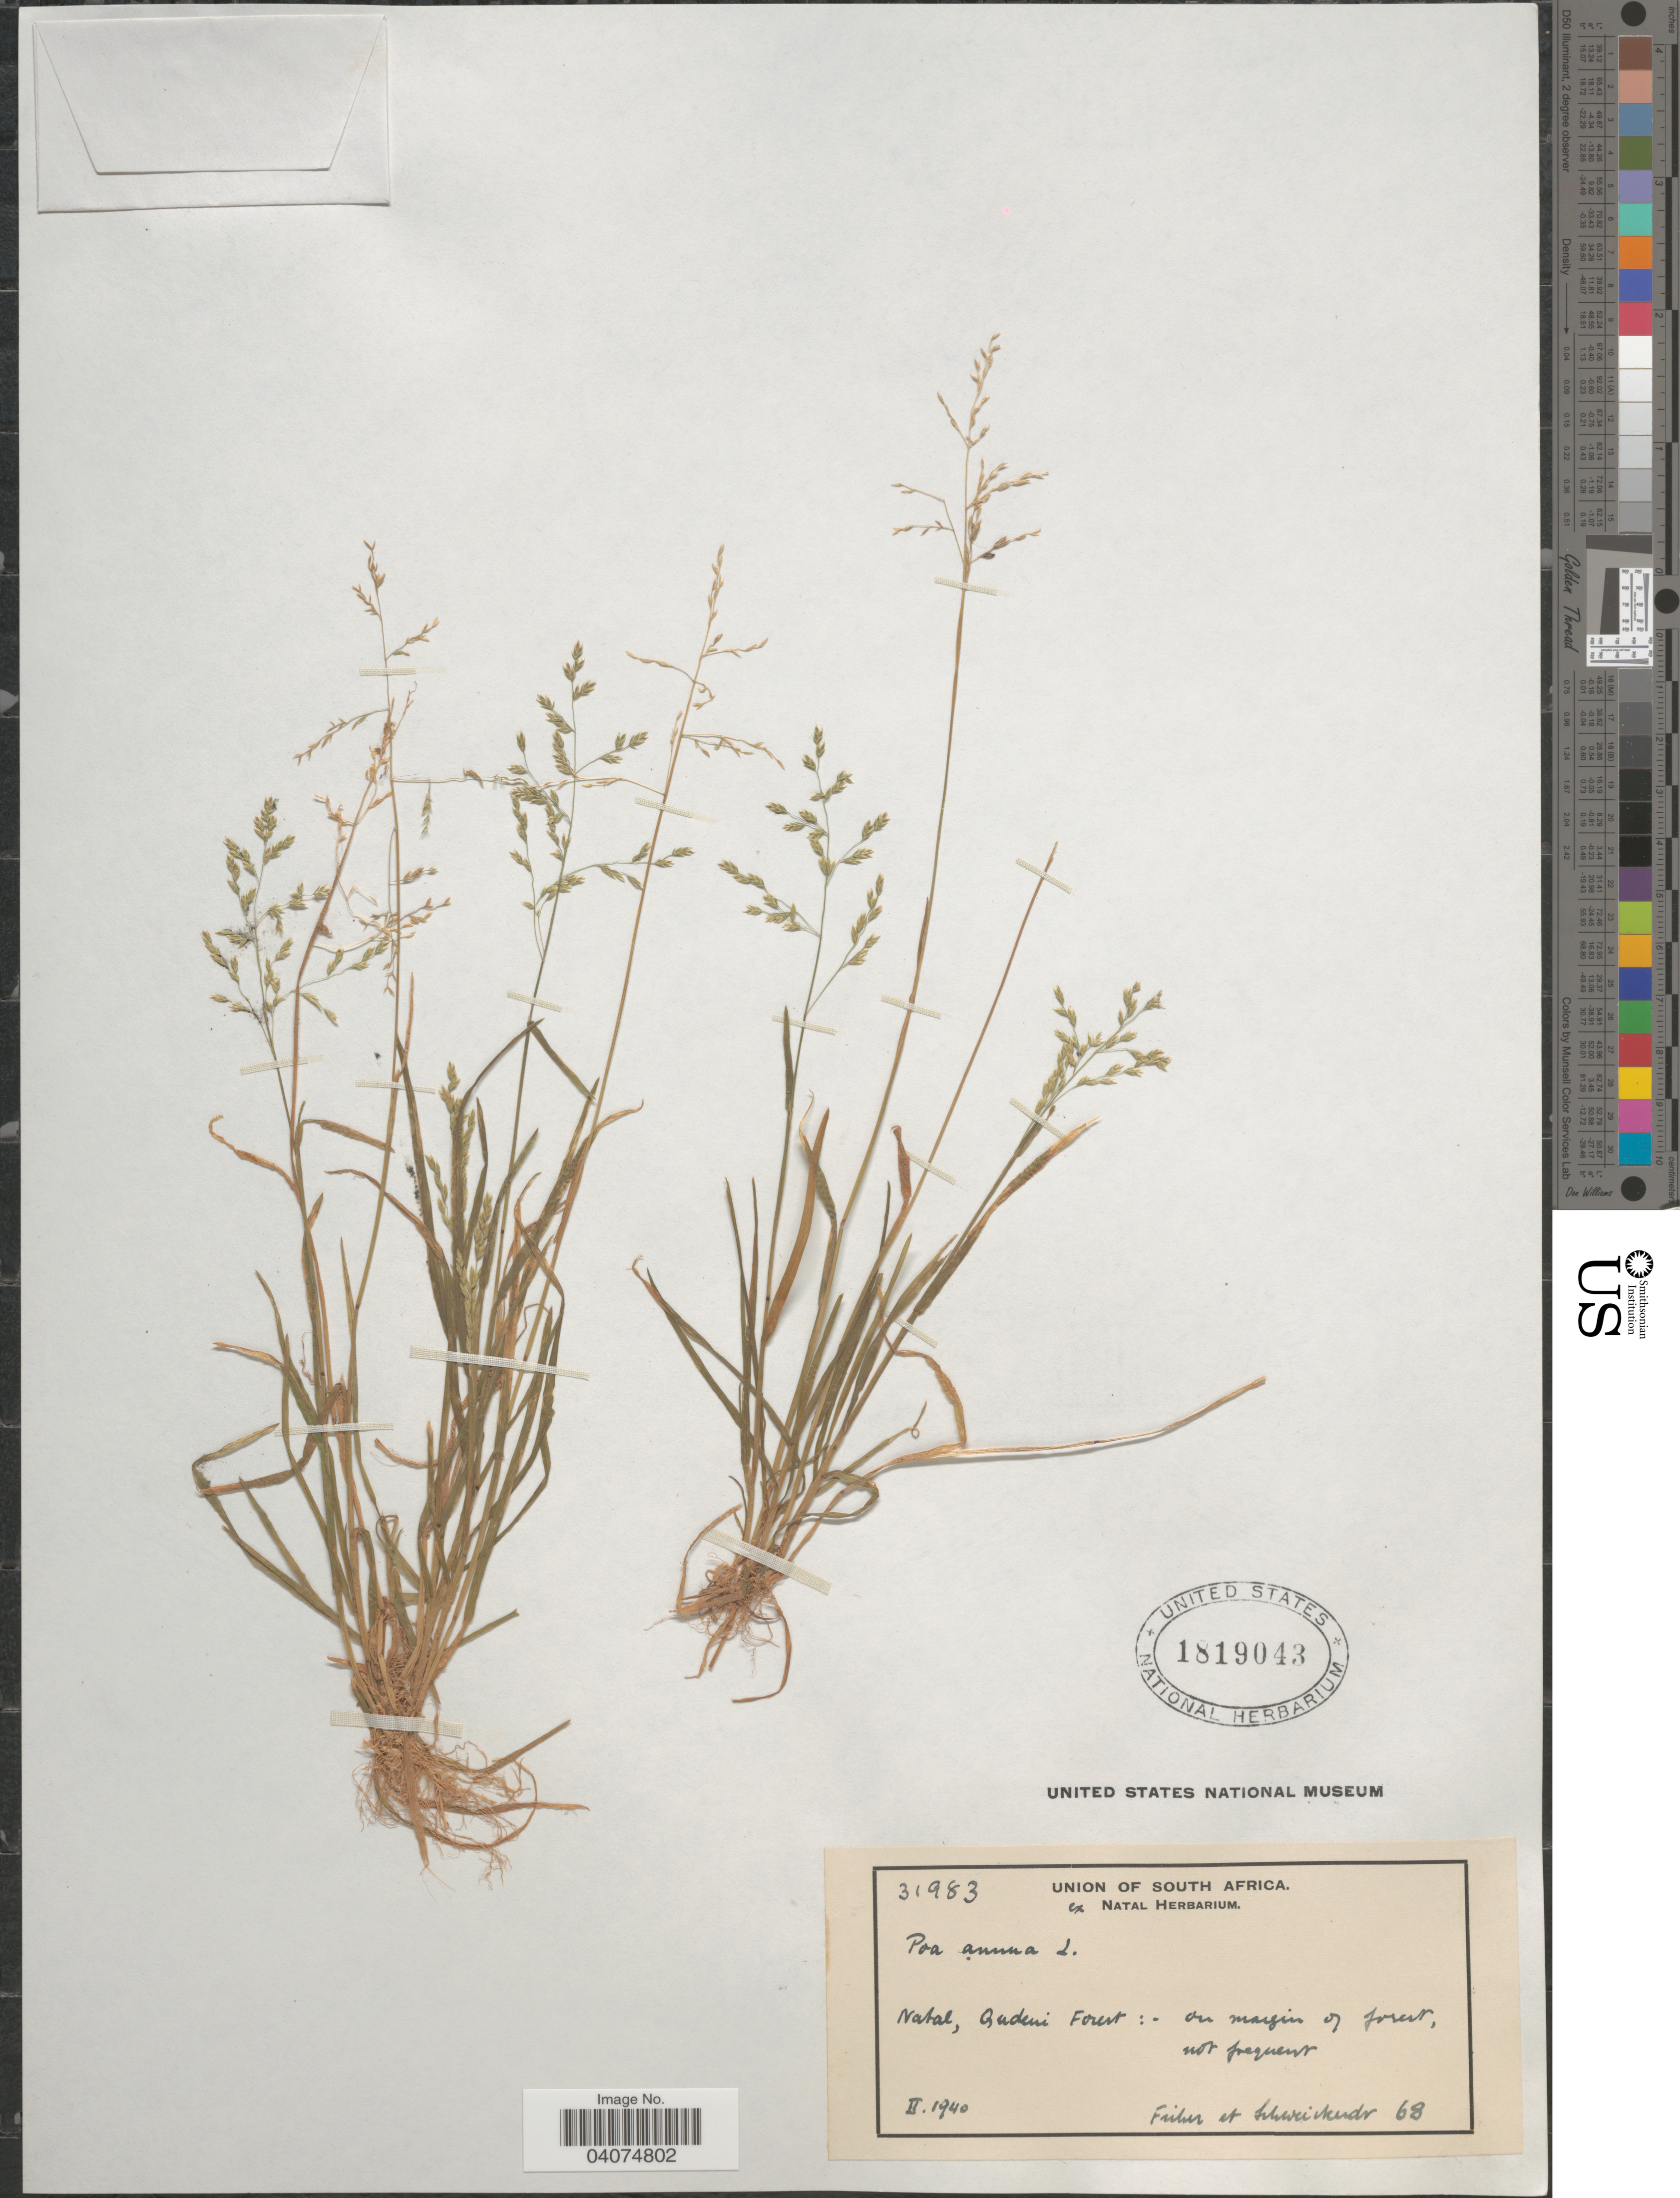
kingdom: Plantae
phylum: Tracheophyta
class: Liliopsida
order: Poales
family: Poaceae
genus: Poa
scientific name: Poa annua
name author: L.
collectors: Fisher & -. Schweickerdt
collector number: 68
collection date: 1940-02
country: South Africa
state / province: KwaZulu-Natal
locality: Union of South Africa. Natal, Qudeni Forest.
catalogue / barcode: US 1819043